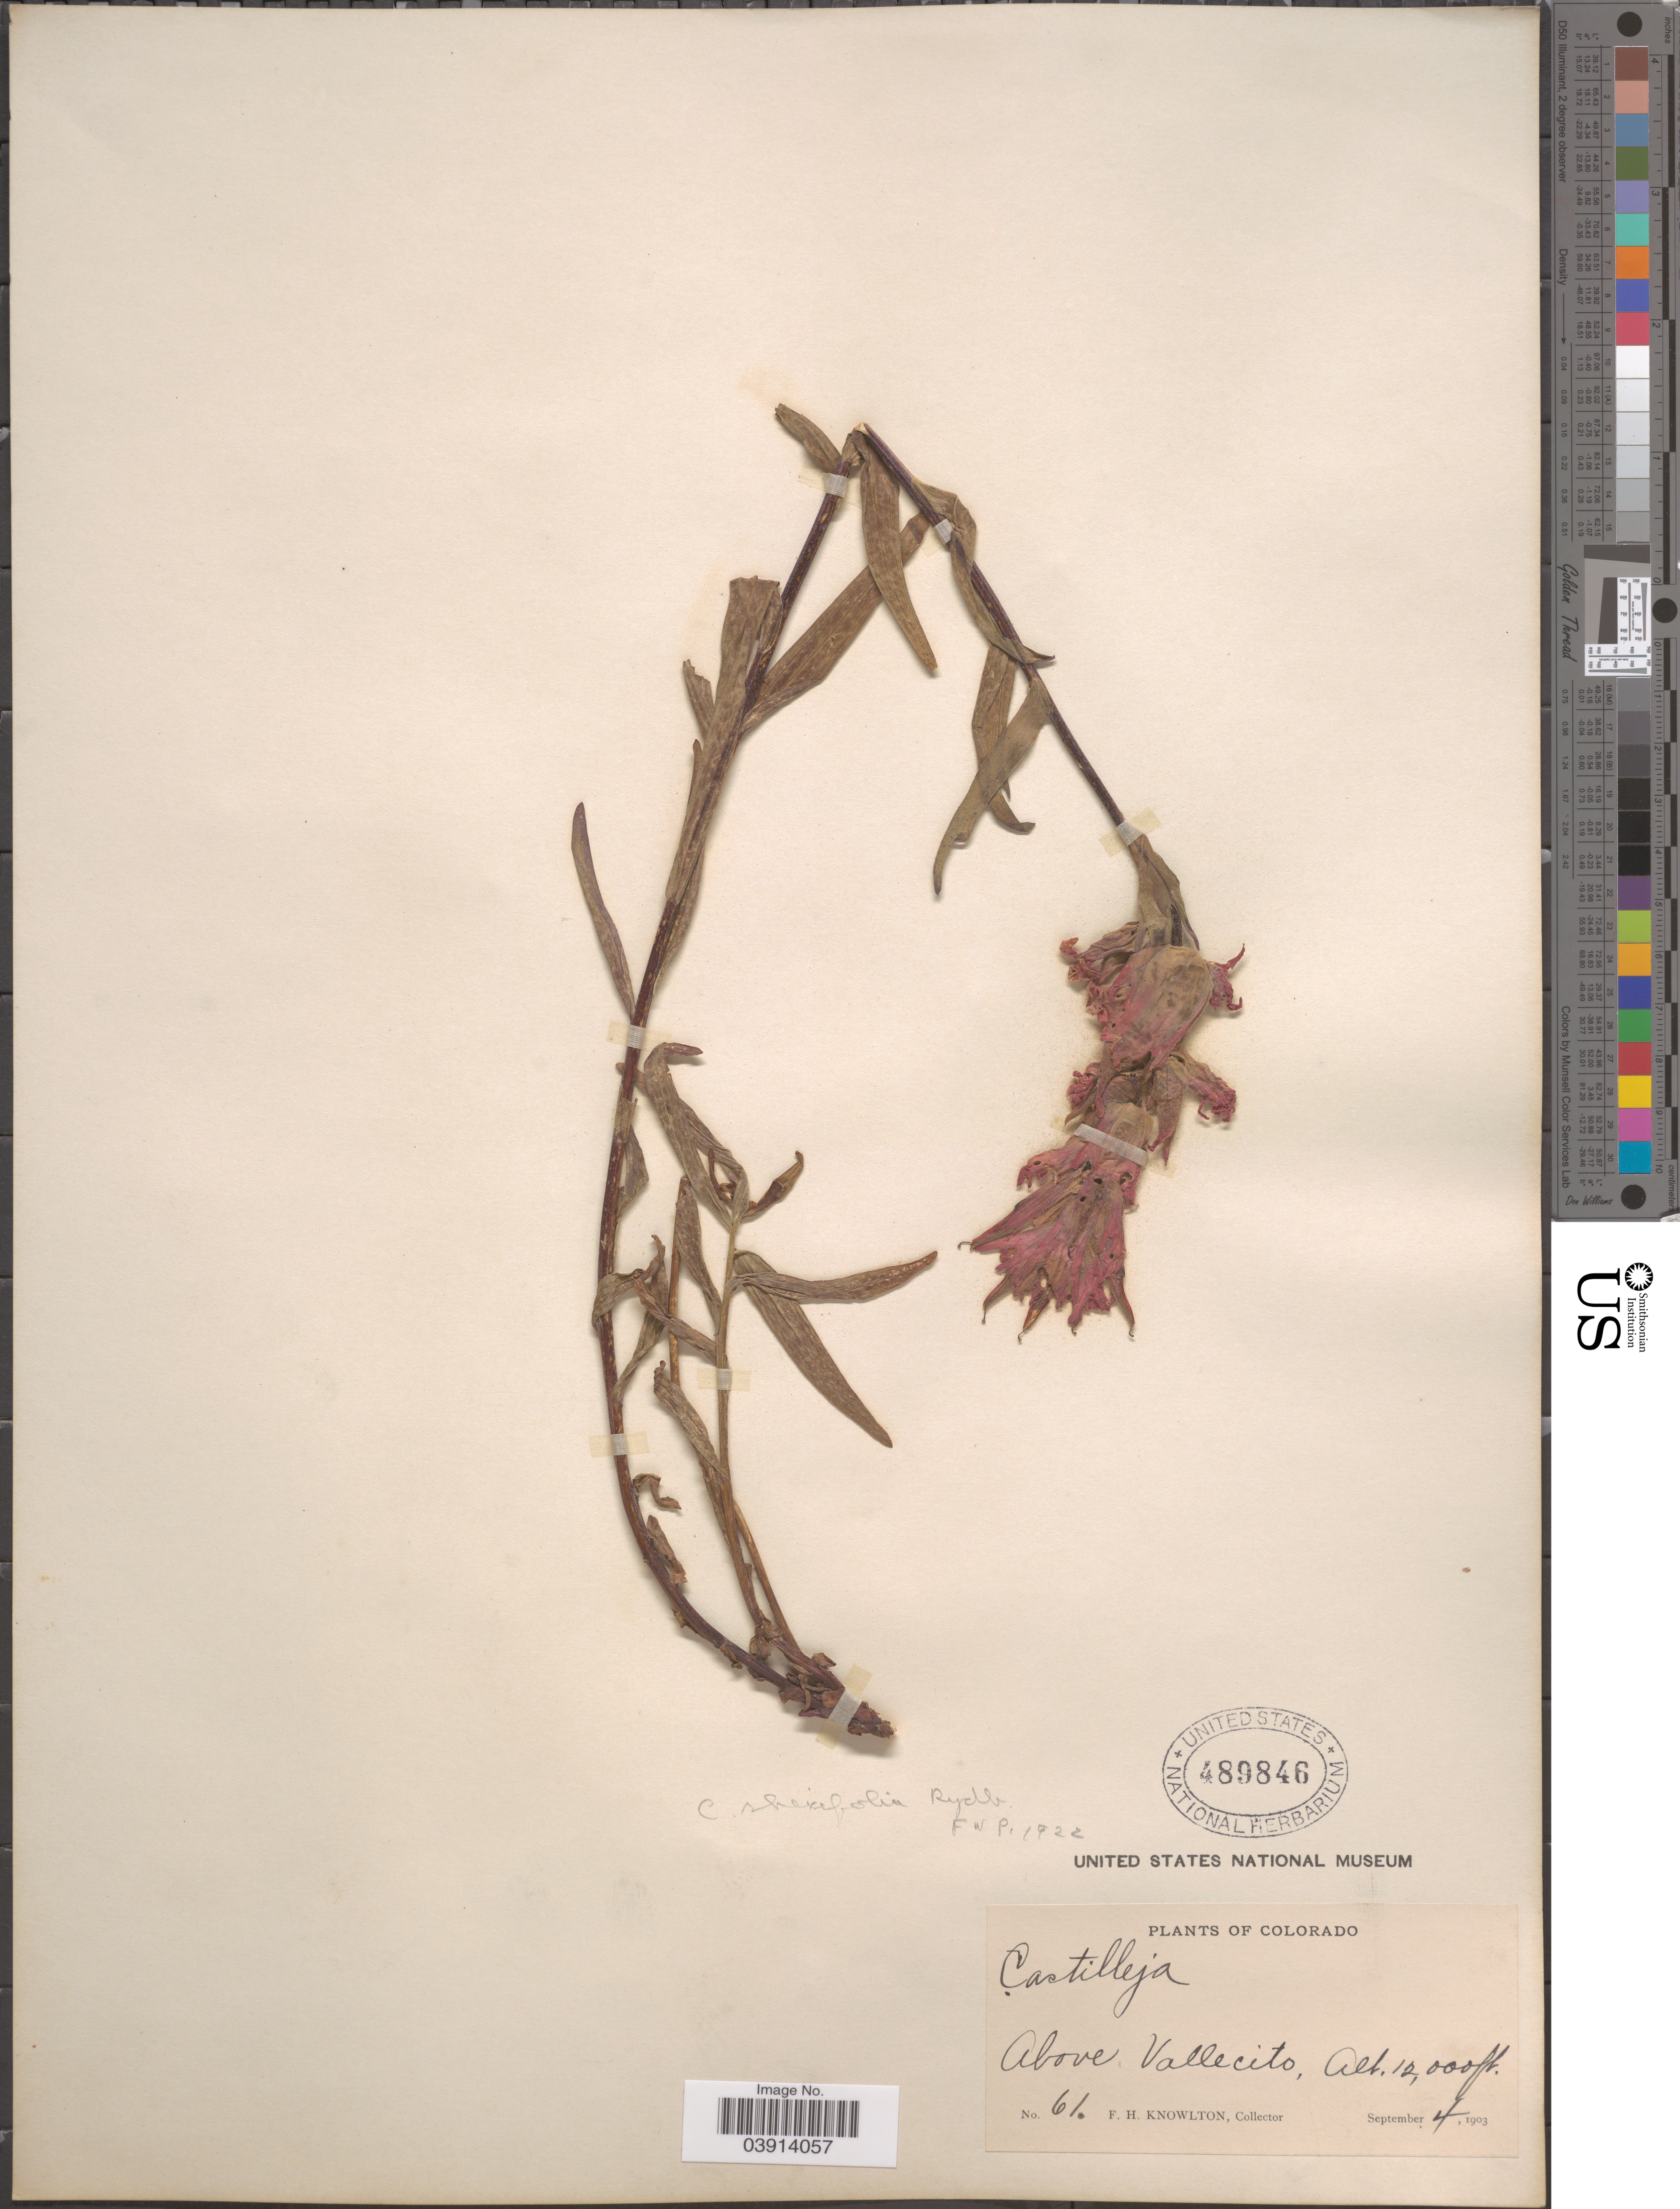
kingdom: Plantae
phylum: Tracheophyta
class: Magnoliopsida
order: Lamiales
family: Orobanchaceae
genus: Castilleja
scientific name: Castilleja rhexiifolia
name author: Rydb.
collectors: F. H. Knowlton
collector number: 61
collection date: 1903-09-04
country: United States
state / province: Colorado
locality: Above Vallecito.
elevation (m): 3658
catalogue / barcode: US 489846